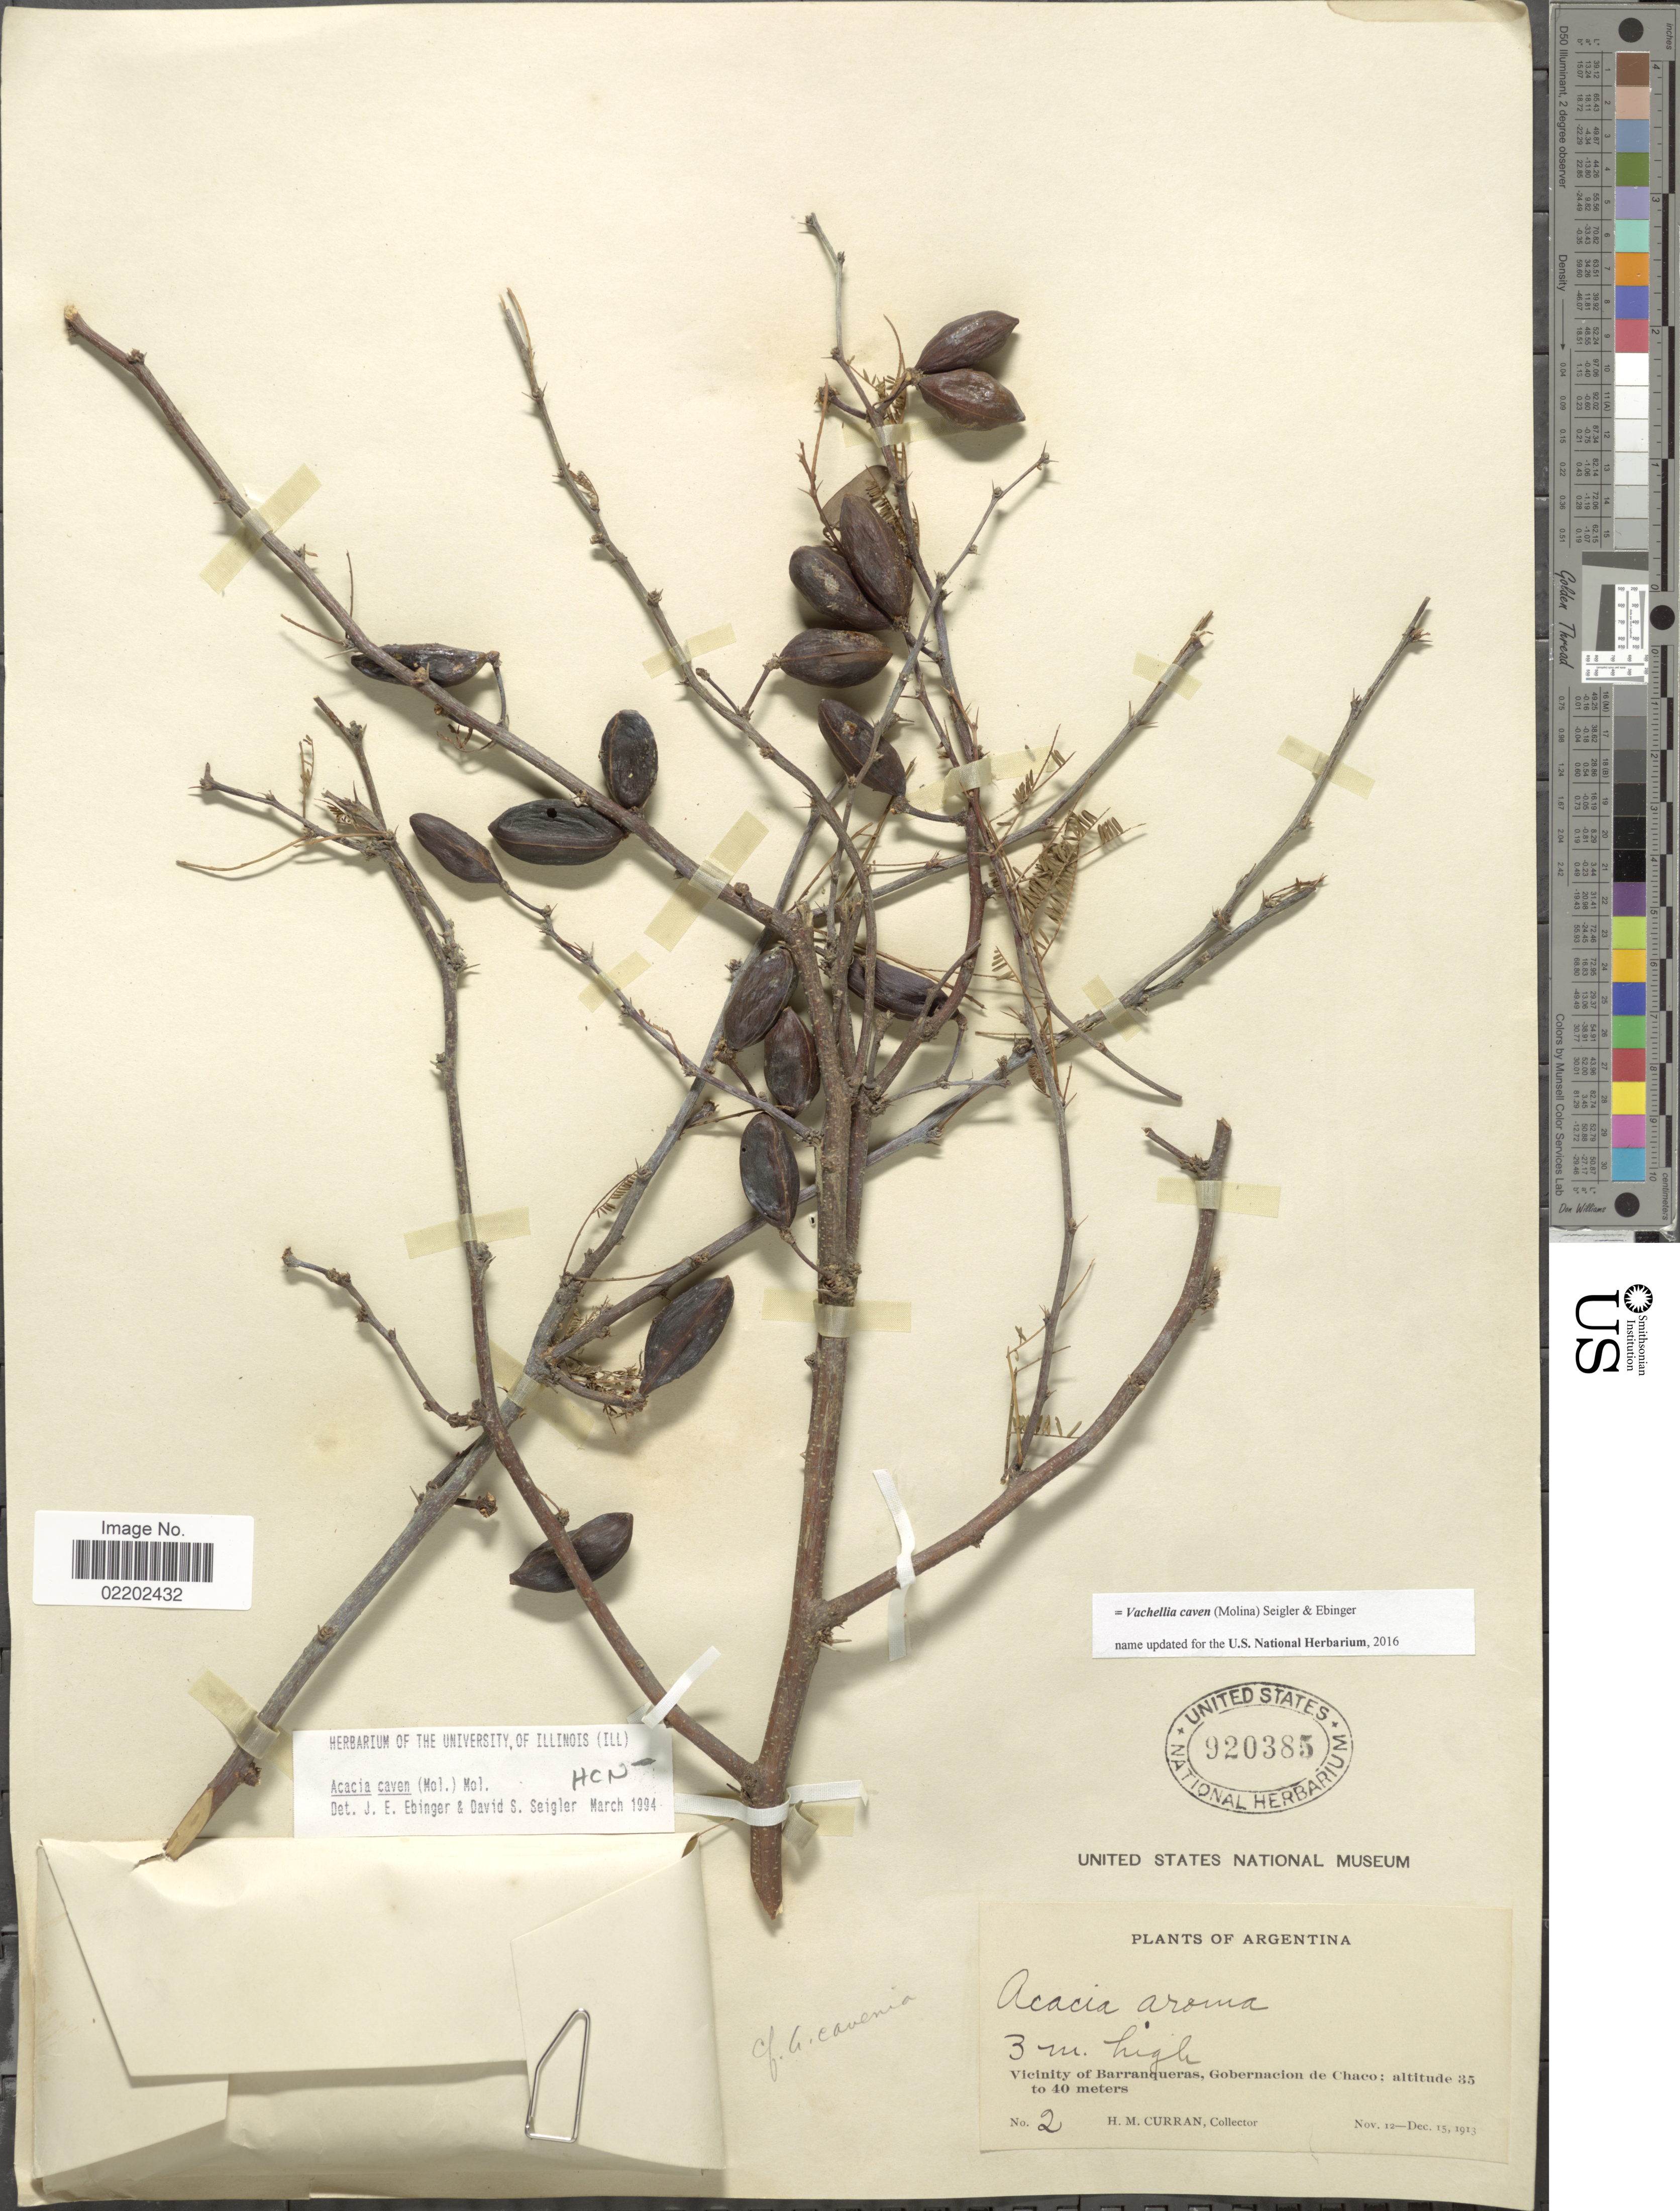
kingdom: Plantae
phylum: Tracheophyta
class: Magnoliopsida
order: Fabales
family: Fabaceae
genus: Vachellia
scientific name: Vachellia caven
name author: (Molina) Seigler & Ebinger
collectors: H. M. Curran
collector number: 2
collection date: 1913-11-12/1913-12-15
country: Argentina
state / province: Chaco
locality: Vicinity of Barranqueras, Gobernacion de Chaco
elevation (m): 35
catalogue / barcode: US 920385